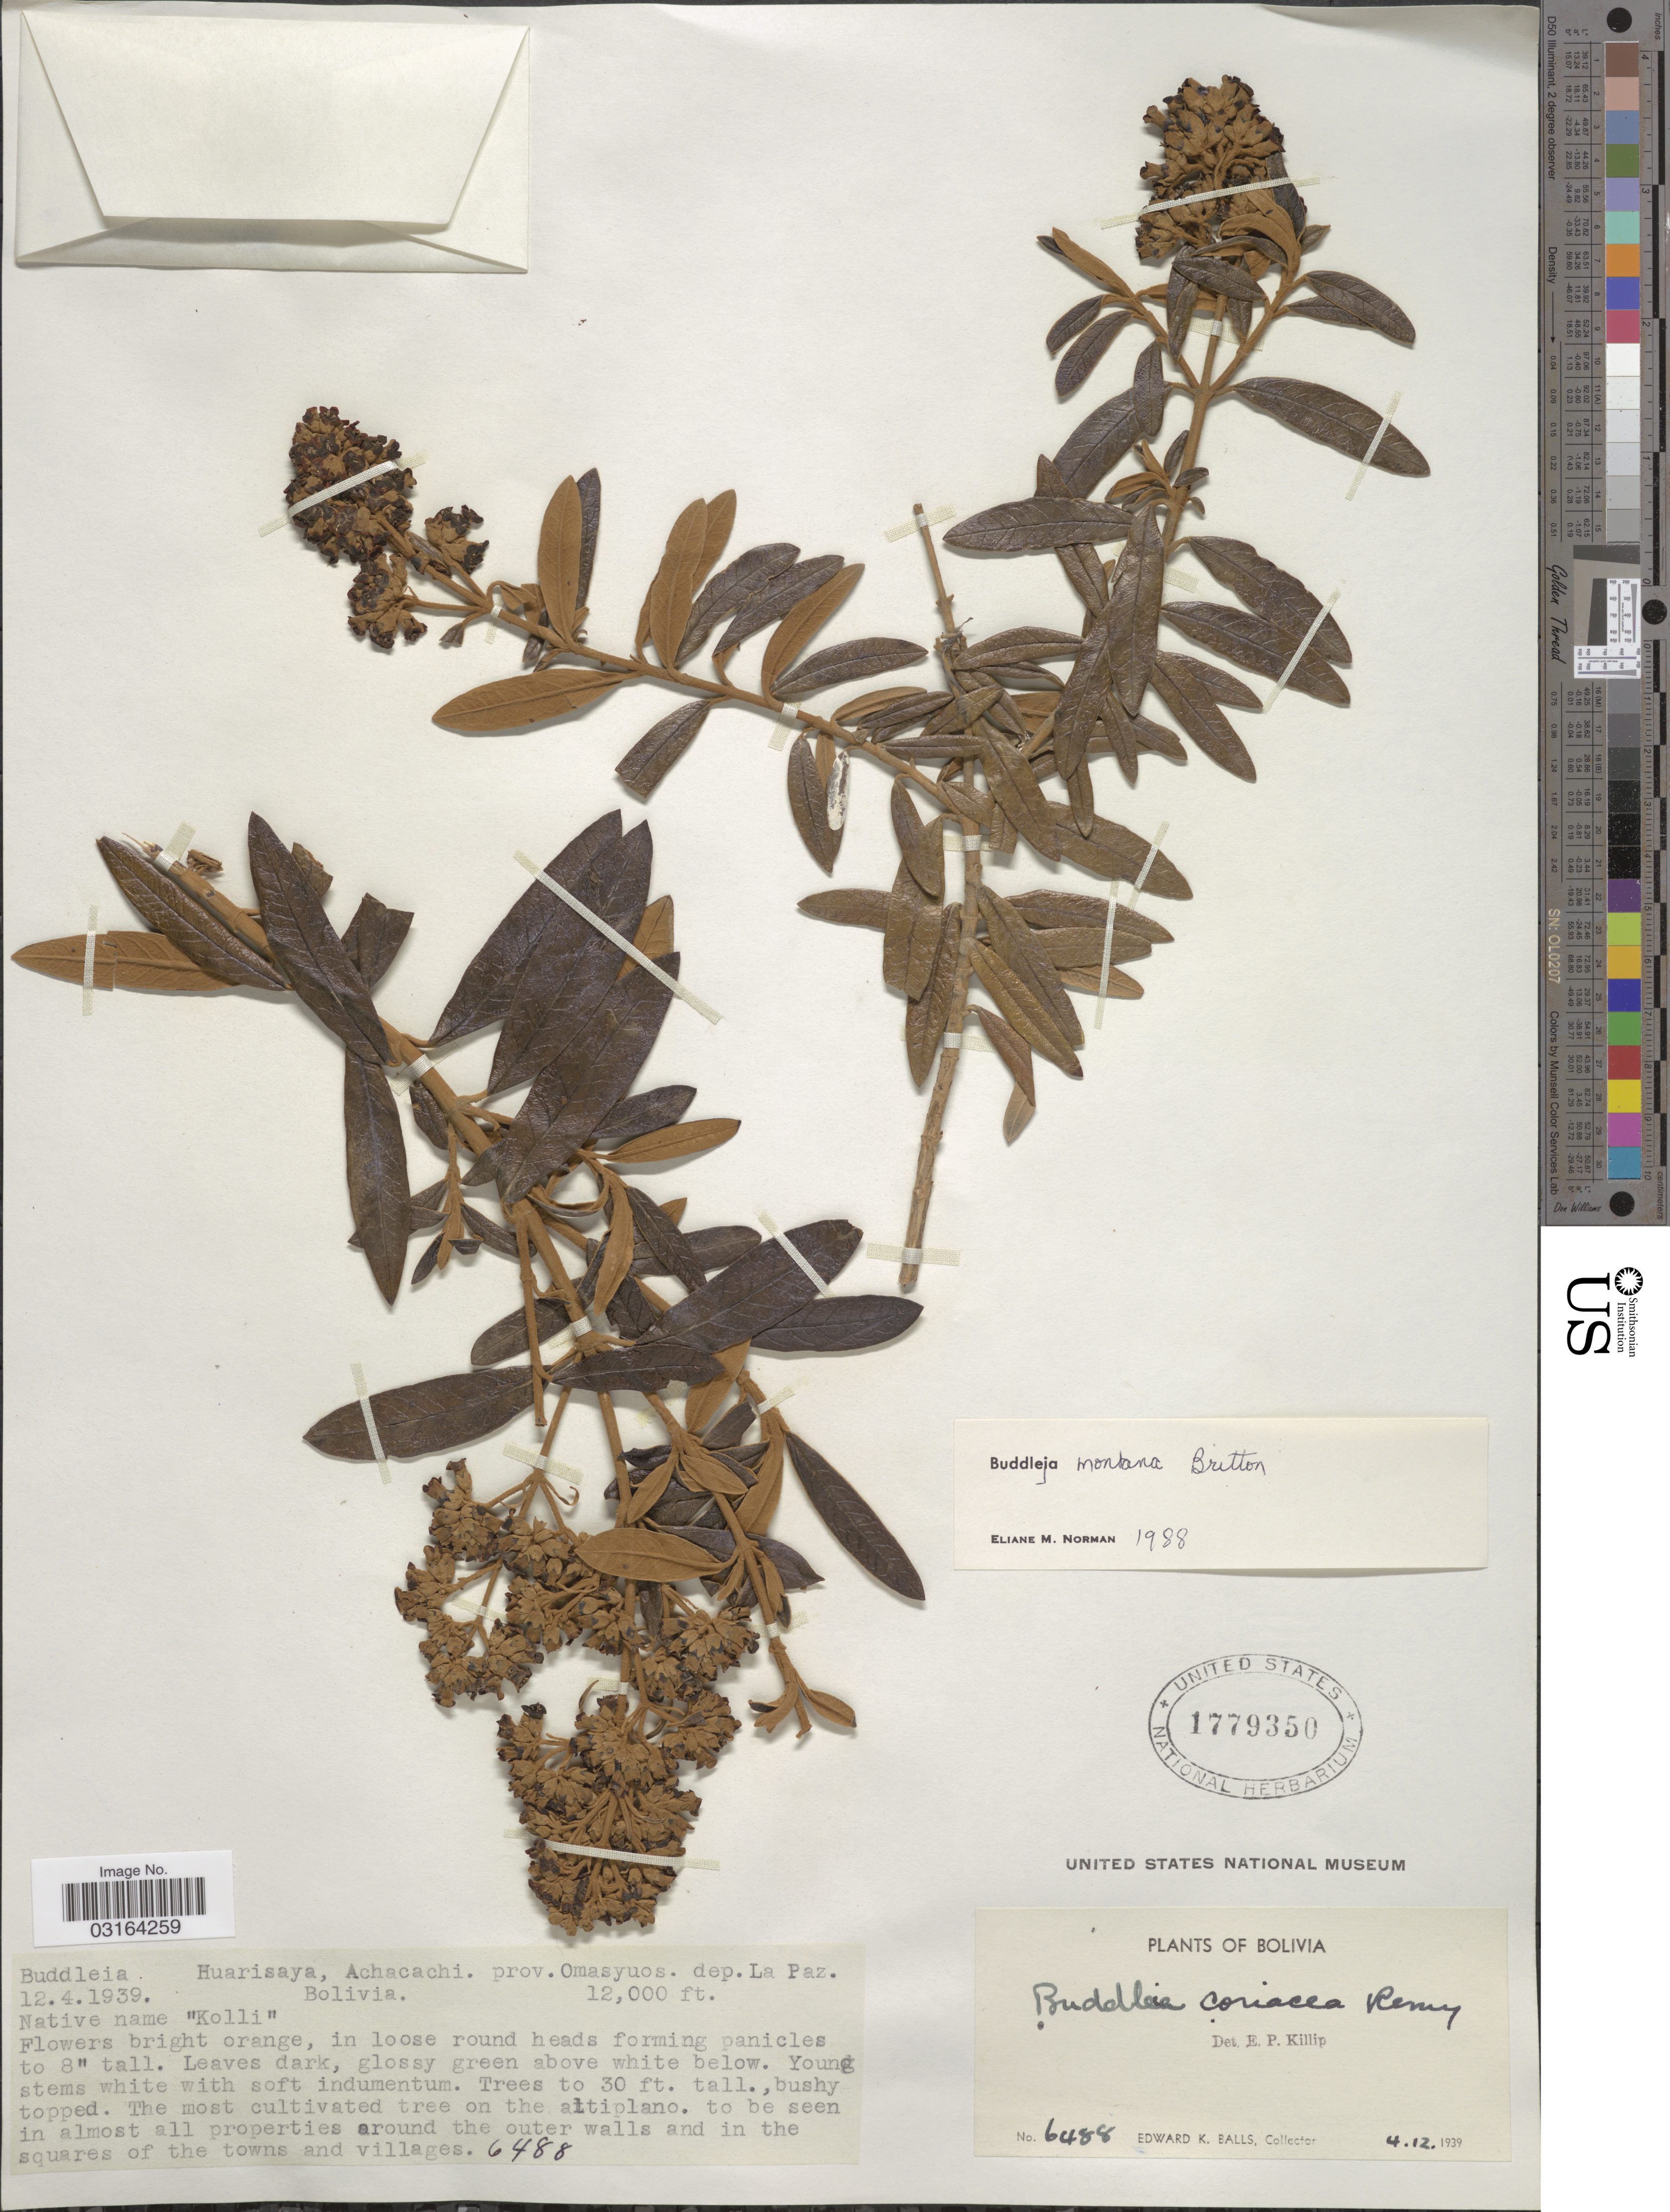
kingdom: Plantae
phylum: Tracheophyta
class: Magnoliopsida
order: Lamiales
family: Scrophulariaceae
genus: Buddleja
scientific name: Buddleja coriacea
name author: Remy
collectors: E. K. Balls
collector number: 6488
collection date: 1939-12-04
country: Bolivia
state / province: La Paz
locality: Huarisaya, Achacachi, prov. Omasyuos, dep. La Paz, Bolivia.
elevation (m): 3658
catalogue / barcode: US 1779350